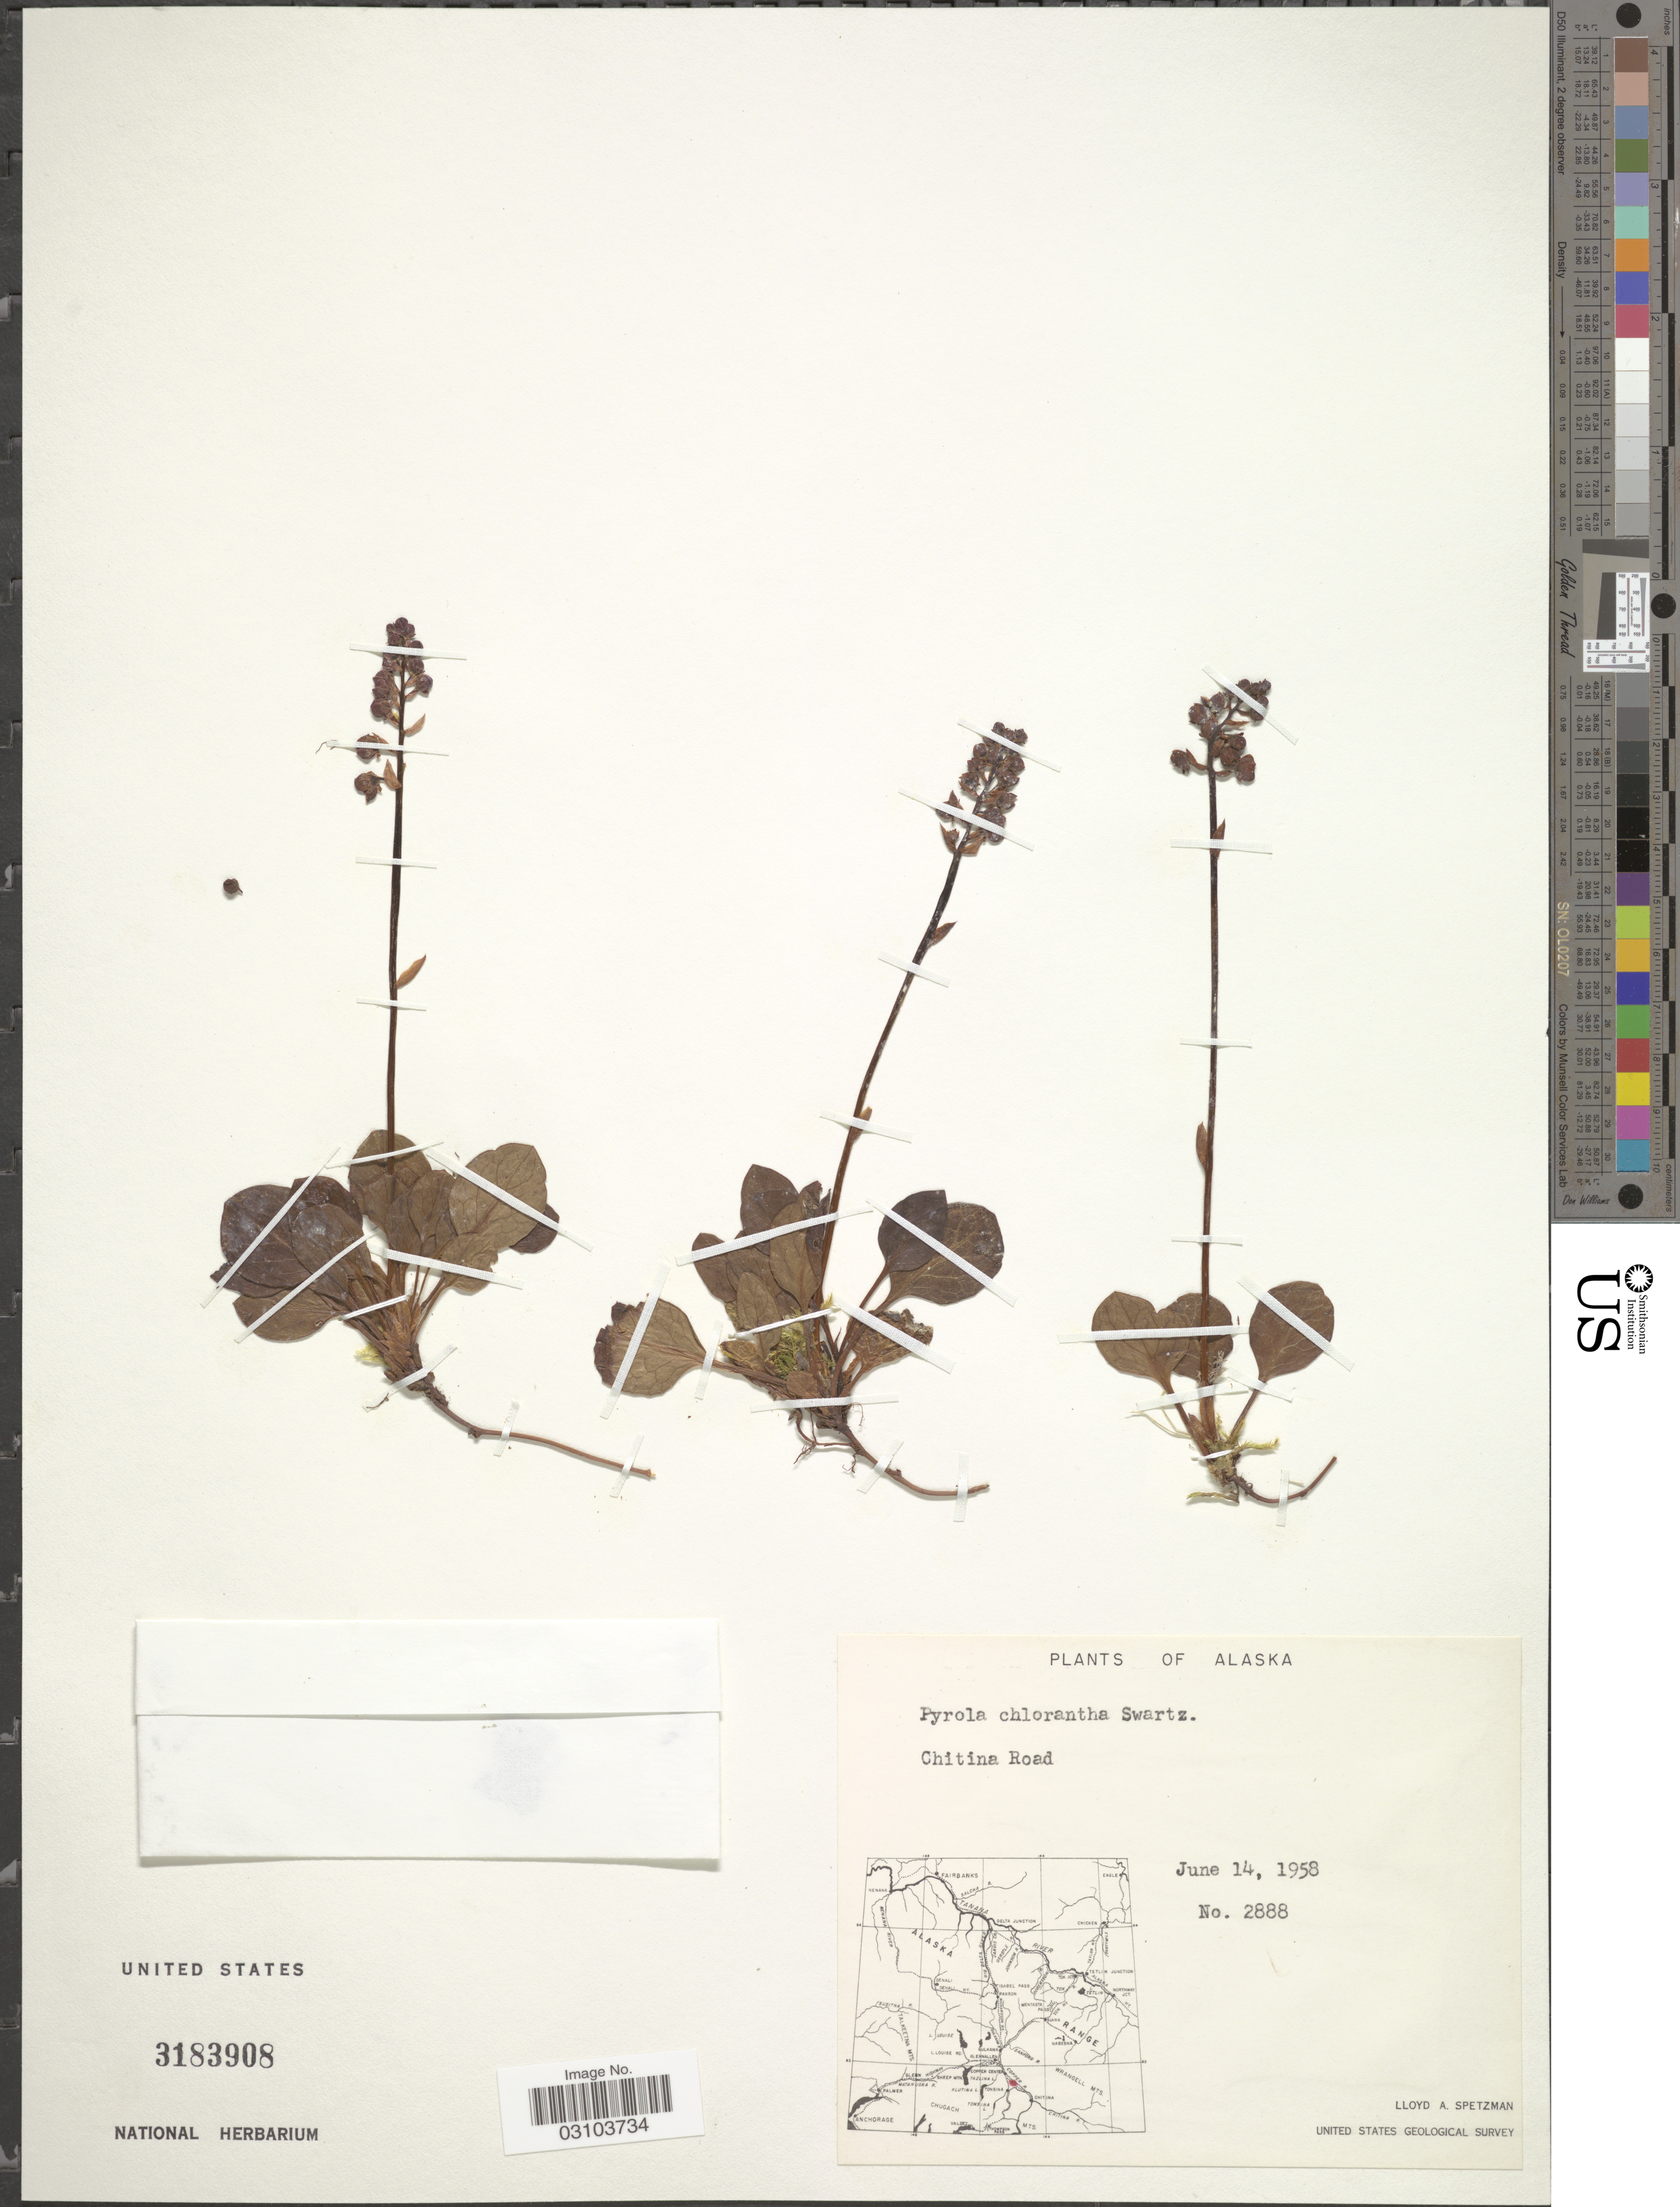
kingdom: Plantae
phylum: Tracheophyta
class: Magnoliopsida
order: Ericales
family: Ericaceae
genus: Pyrola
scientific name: Pyrola chlorantha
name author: Schweigg.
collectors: L. Spetzman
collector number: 2888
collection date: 1958-06-14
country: United States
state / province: Alaska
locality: Chitina Road.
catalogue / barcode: US 3183908